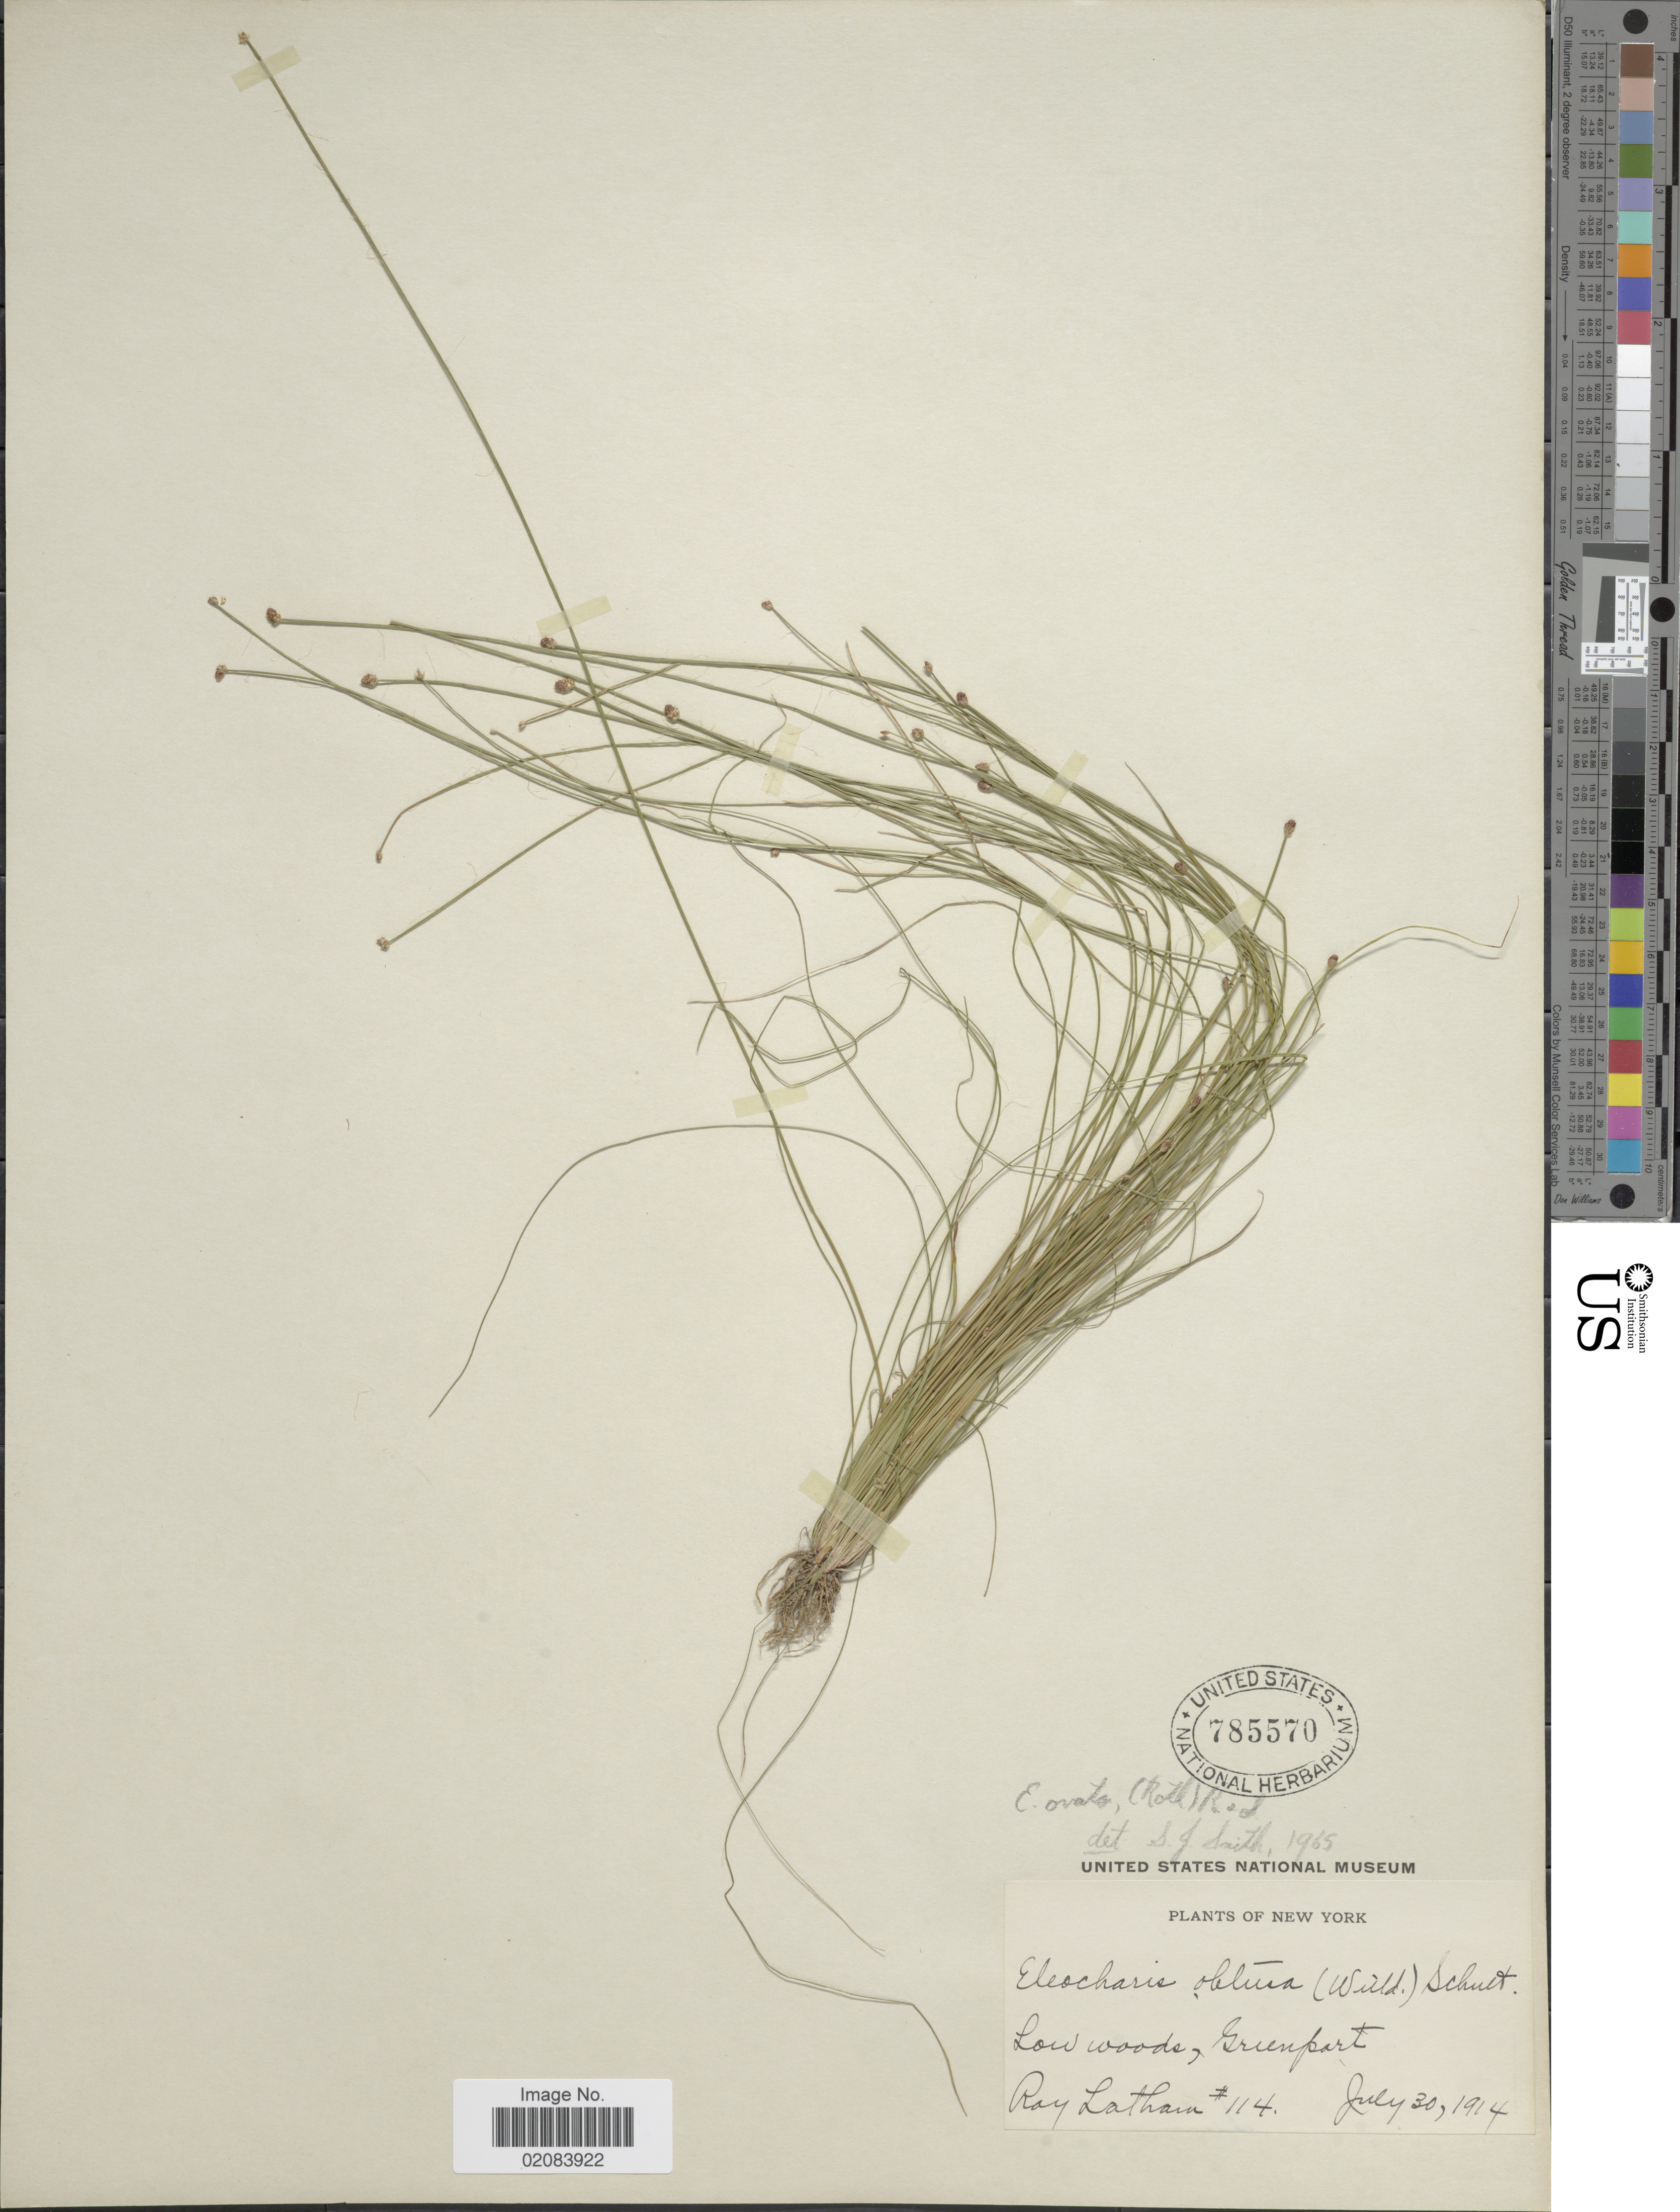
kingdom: Plantae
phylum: Tracheophyta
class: Liliopsida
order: Poales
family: Cyperaceae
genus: Eleocharis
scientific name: Eleocharis ovata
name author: (Roth) Roem. & Schult.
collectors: R. Latham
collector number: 114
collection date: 1914-07-30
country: United States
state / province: New York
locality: Greenpart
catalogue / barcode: US 785570